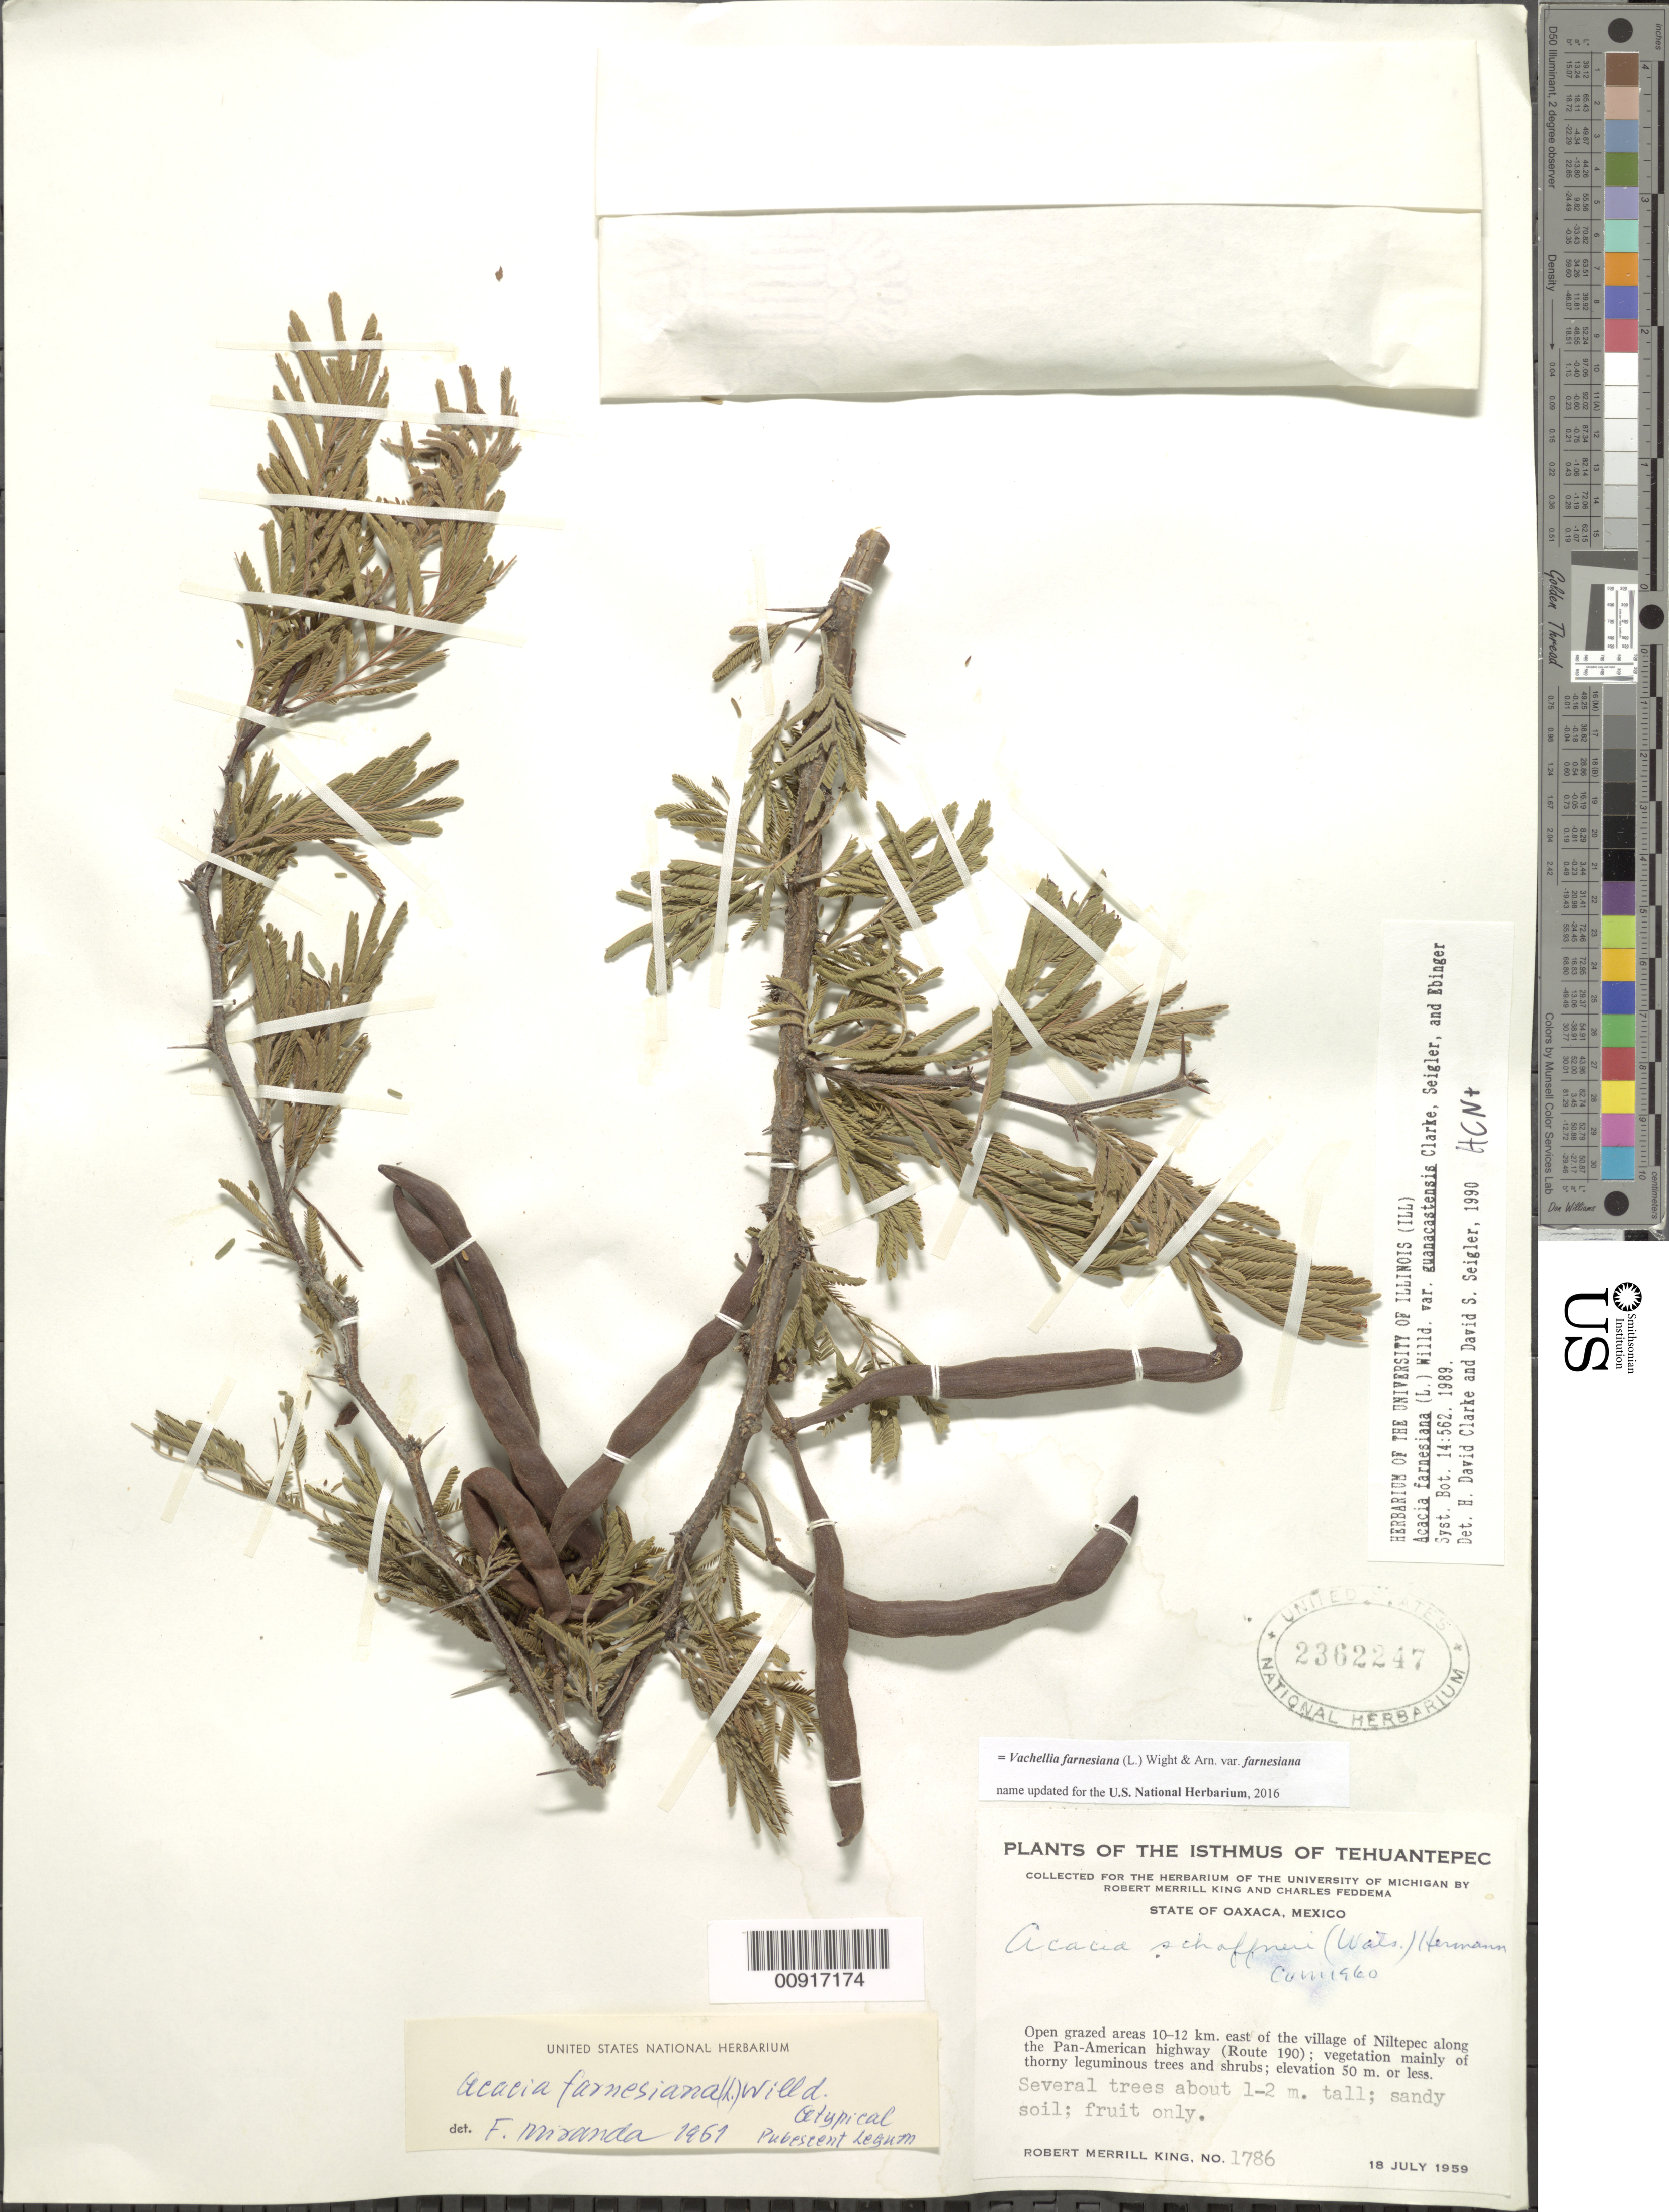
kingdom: Plantae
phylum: Tracheophyta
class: Magnoliopsida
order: Fabales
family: Fabaceae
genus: Vachellia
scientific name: Vachellia farnesiana var. farnesiana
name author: (L.) Wight & Arn.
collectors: R. M. King & C. Feddema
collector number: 1786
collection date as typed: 18 Jul 1959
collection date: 1959-07-18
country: Mexico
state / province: Oaxaca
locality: Open grazed areas 10-12 km. east of the village of Niltepec along the Pan-American highway (Route 190).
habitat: Sandy soil. Vegetation mainly of thorny leguminous trees and shrubs.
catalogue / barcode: US 2362247